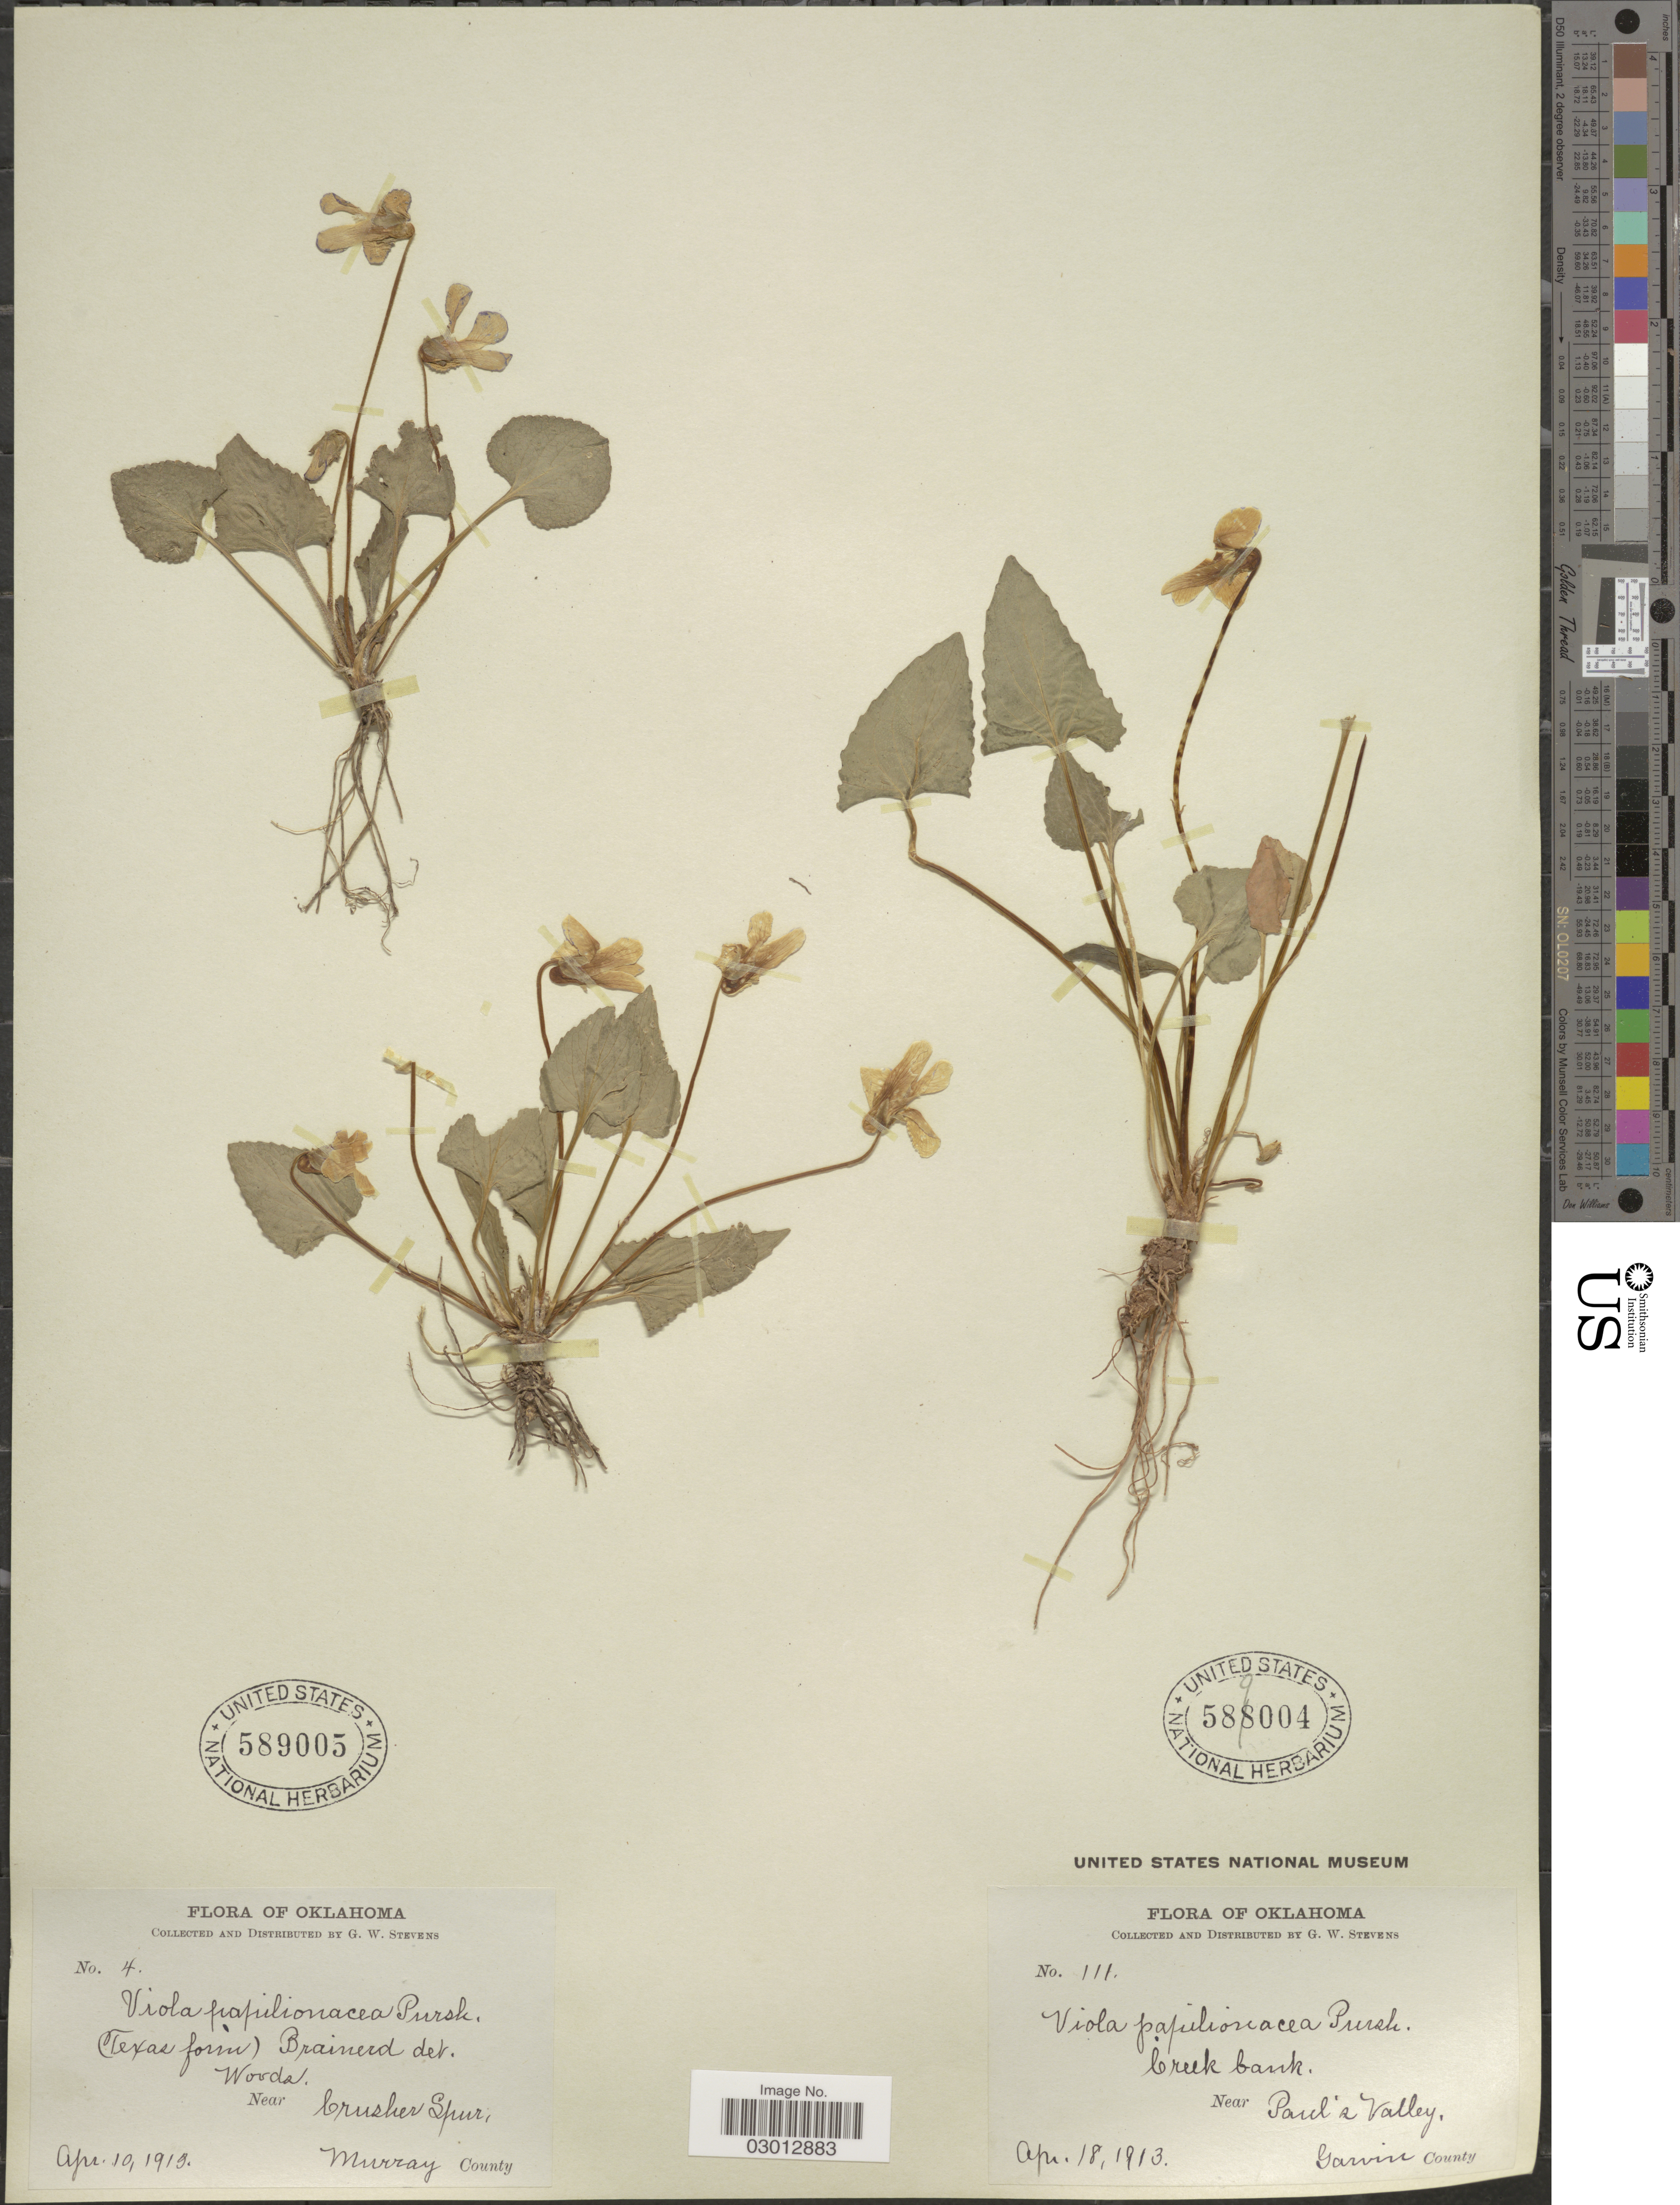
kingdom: Plantae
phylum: Tracheophyta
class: Magnoliopsida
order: Malpighiales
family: Violaceae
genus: Viola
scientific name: Viola papilionacea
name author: Pursh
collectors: G. W. Stevens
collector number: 111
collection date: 1913-04-18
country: United States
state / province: Oklahoma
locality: Creek bank. Near Paul's Valley. Garvin County.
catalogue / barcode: US 589004